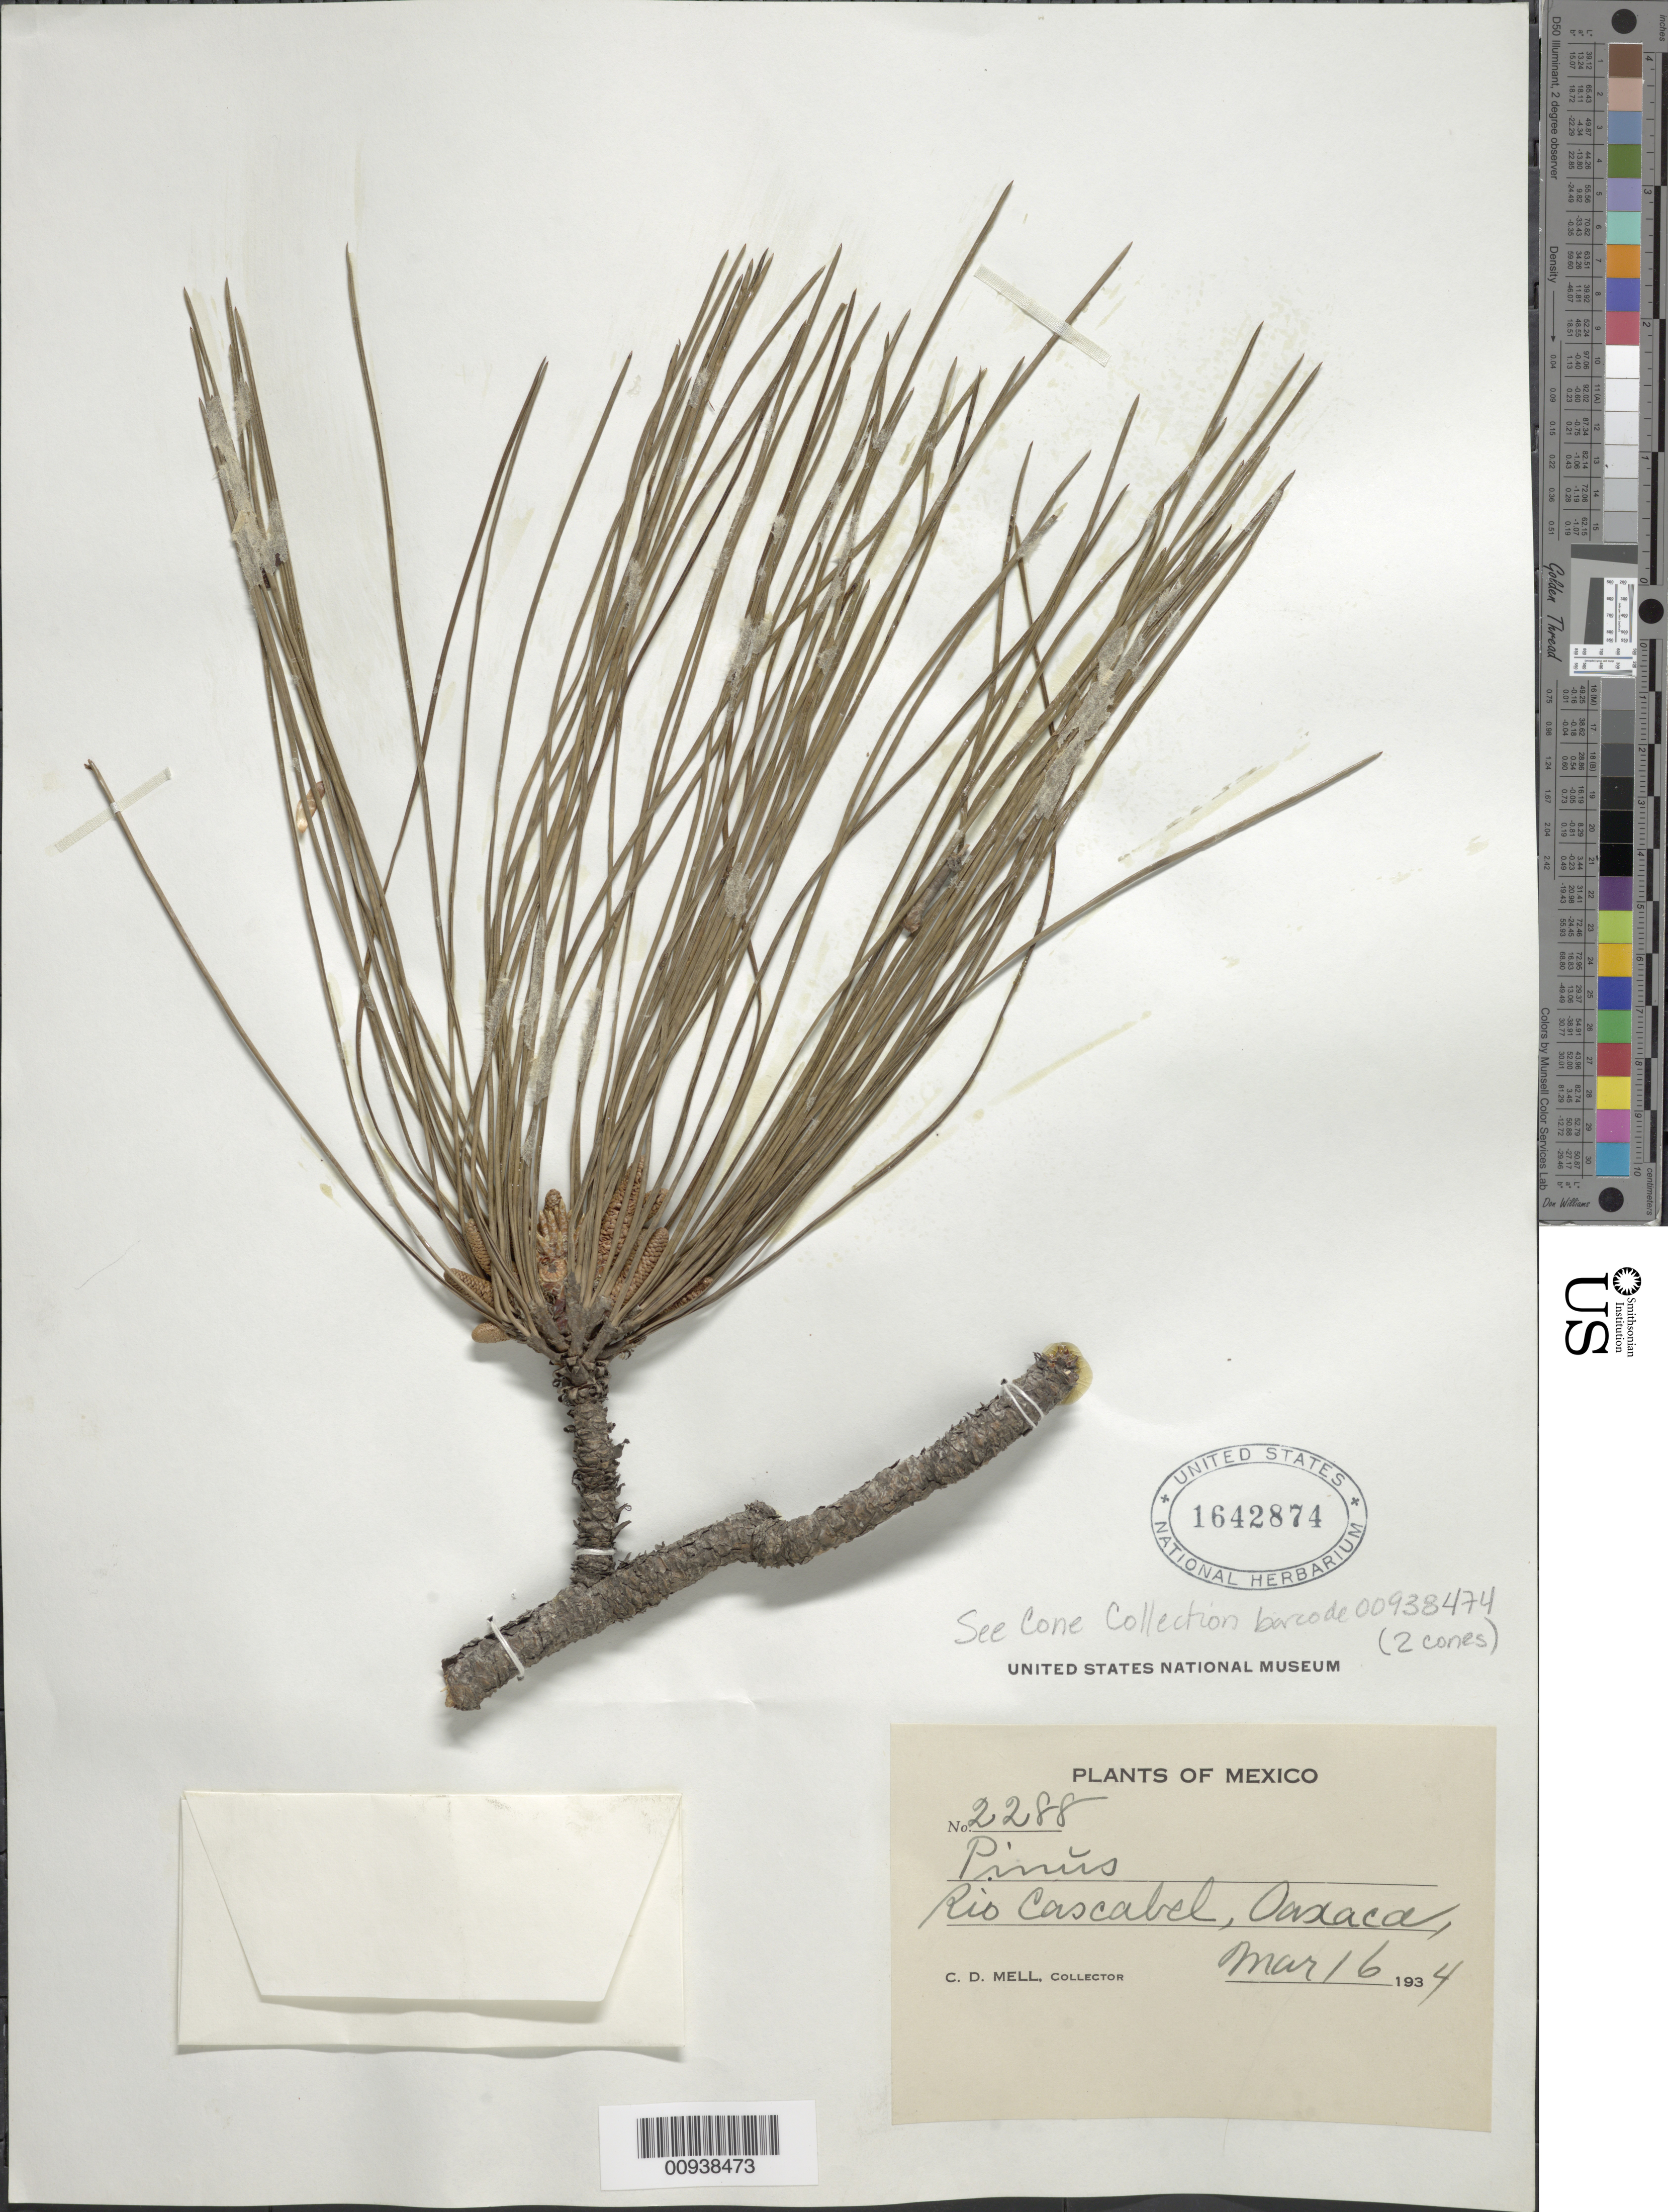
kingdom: Plantae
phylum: Tracheophyta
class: Pinopsida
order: Pinales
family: Pinaceae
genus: Pinus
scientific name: Pinus sp.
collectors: C. D. Mell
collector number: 2288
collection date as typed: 16 Mar 1934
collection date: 1934-03-16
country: Mexico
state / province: Oaxaca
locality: Río Cascabel.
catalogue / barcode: US 1642874